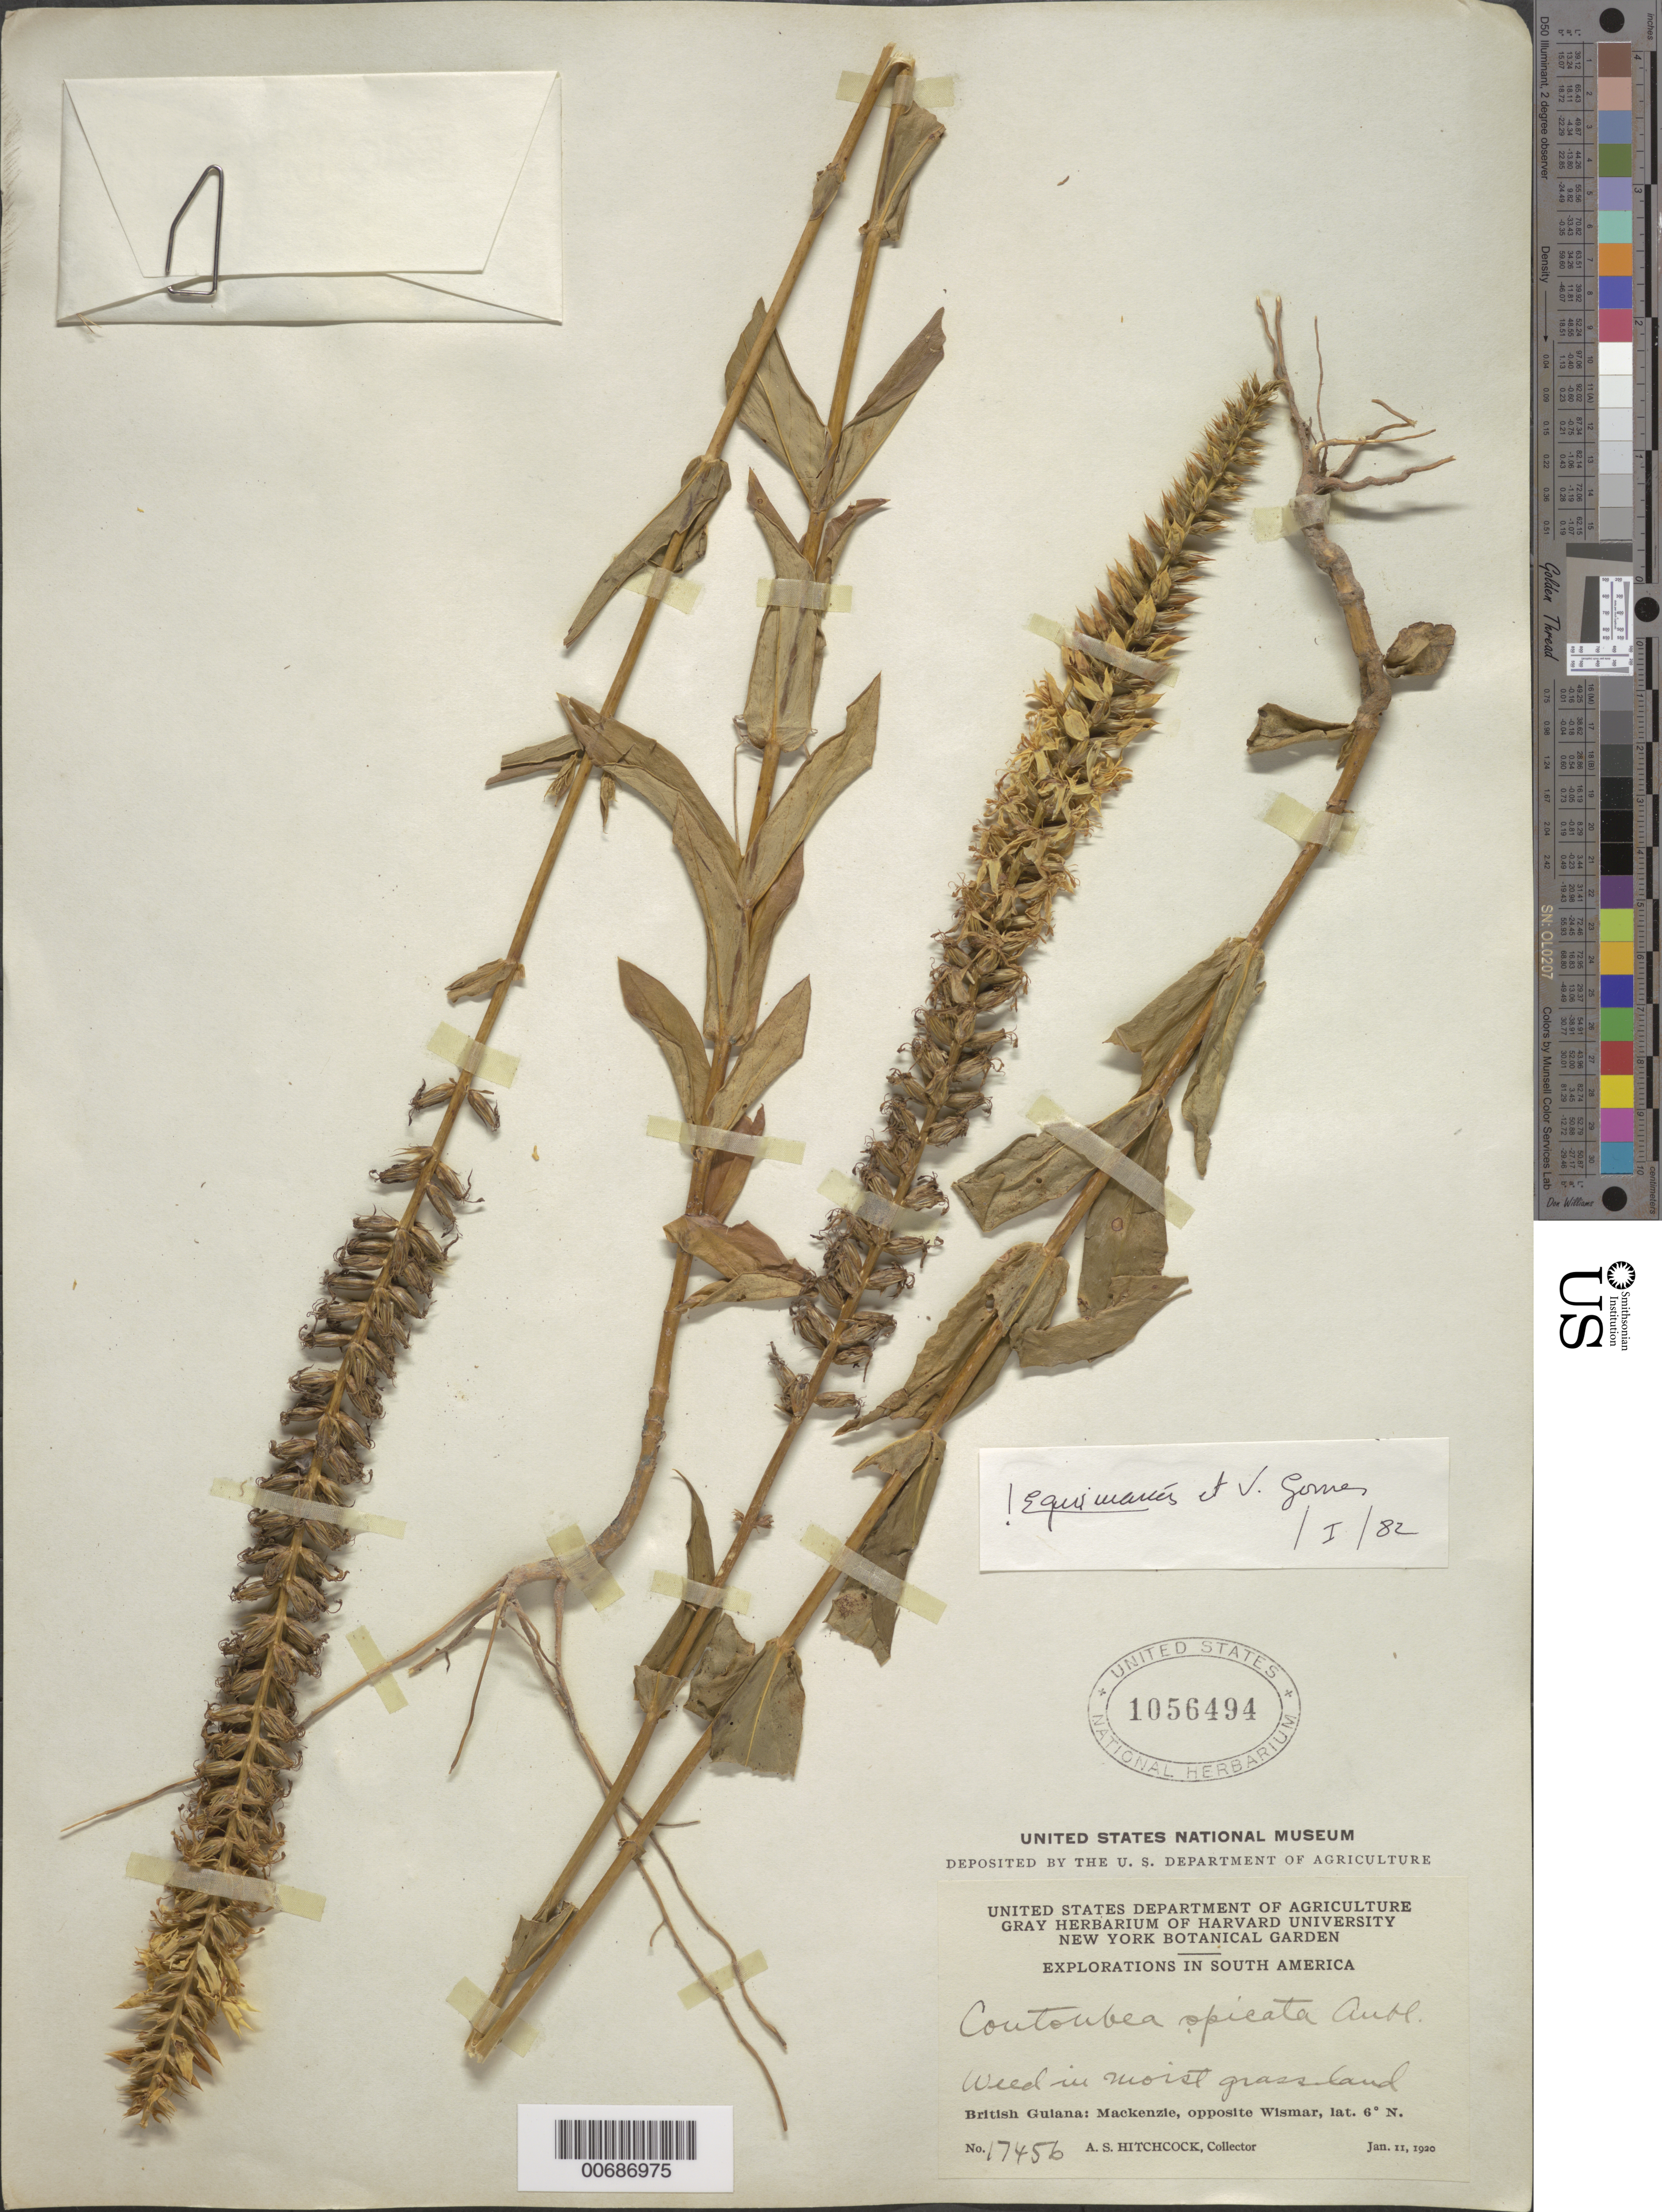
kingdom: Plantae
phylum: Tracheophyta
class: Magnoliopsida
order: Gentianales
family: Gentianaceae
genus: Coutoubea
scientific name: Coutoubea spicata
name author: Aubl.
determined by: Guimaraes, E. F.; Gomes, V.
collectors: A. S. Hitchcock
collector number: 17456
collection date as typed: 11-Jan-20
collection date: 1920-01-11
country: Guyana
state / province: U. Demerara-Berbice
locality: Mackenzie, opposite Wismar, on Demerara River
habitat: Moist grassland;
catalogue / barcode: US 1056494